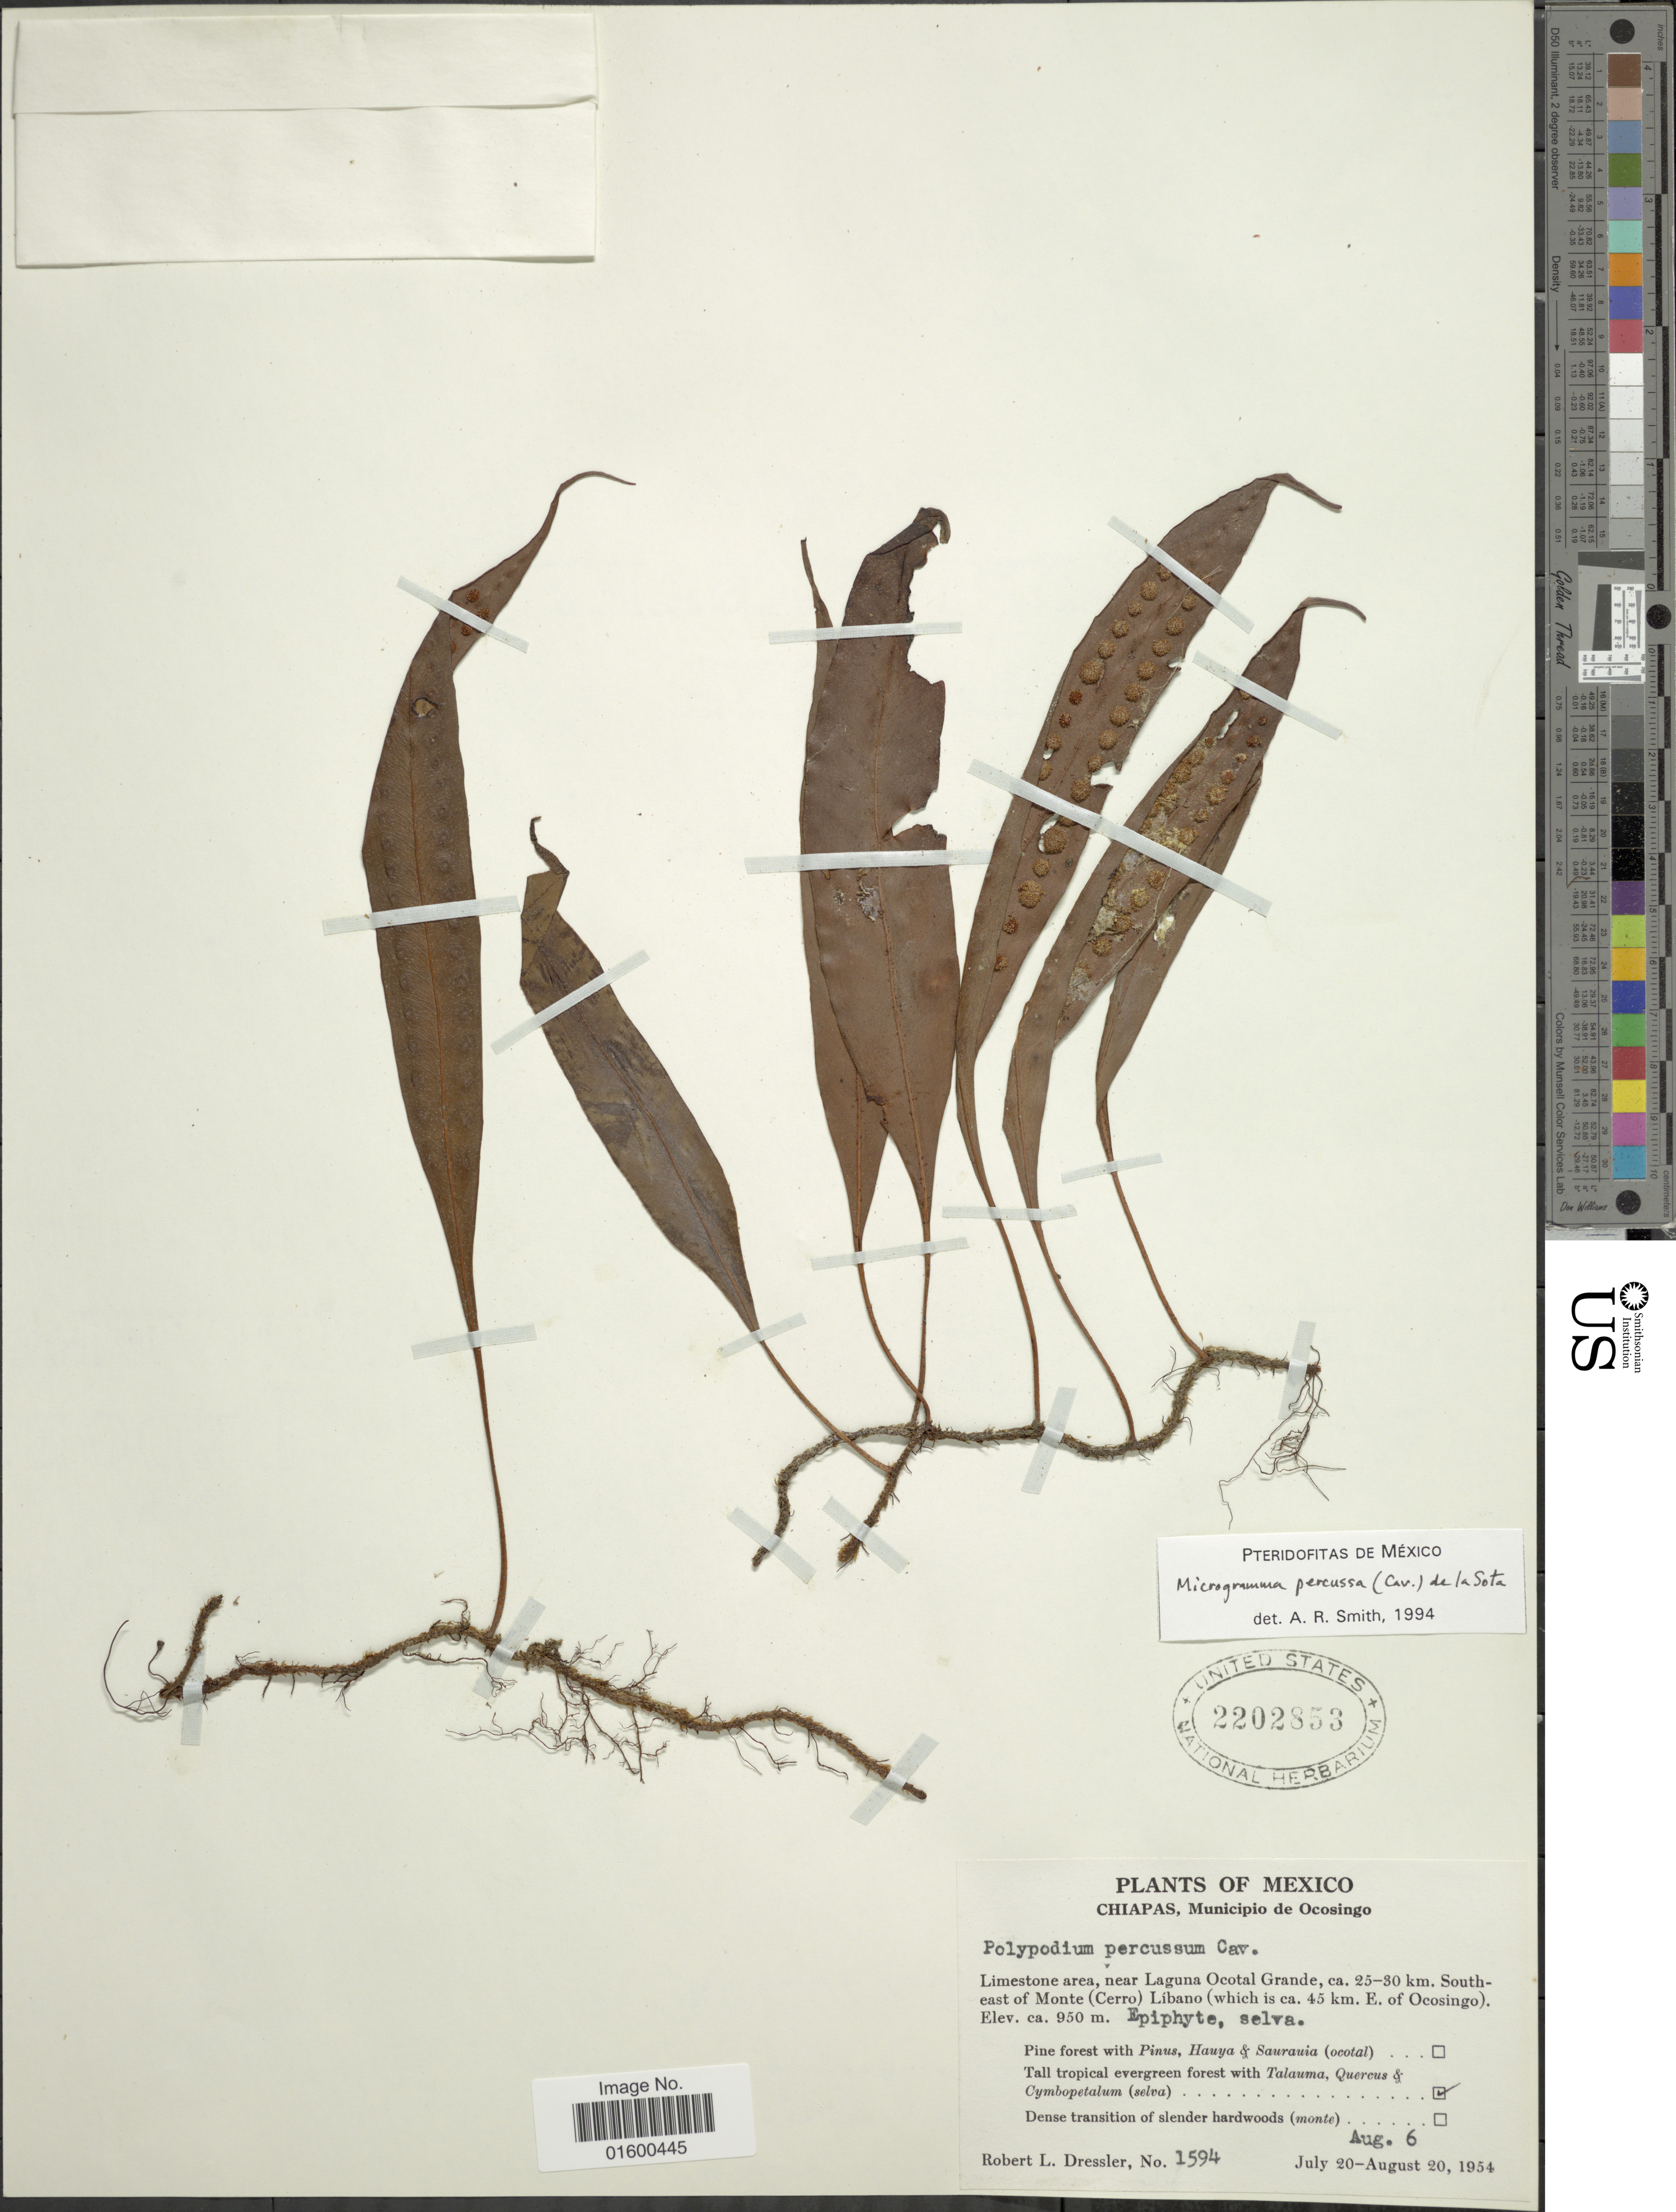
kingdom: Plantae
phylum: Tracheophyta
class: Polypodiopsida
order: Polypodiales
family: Polypodiaceae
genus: Microgramma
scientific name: Microgramma percussa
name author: (Cav.) de la Sota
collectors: R. Dressler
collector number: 1594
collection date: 1954-07-20/1954-08-20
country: Mexico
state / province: Chiapas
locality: Chiapas, Municipio de Ocosingo, near Laguna Ocotal Grande, ca 25-30 km, Southeast of Monte (Cerro) Libano (which is ca 45 km E. of Ocosingo)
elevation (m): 950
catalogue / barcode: US 2202853